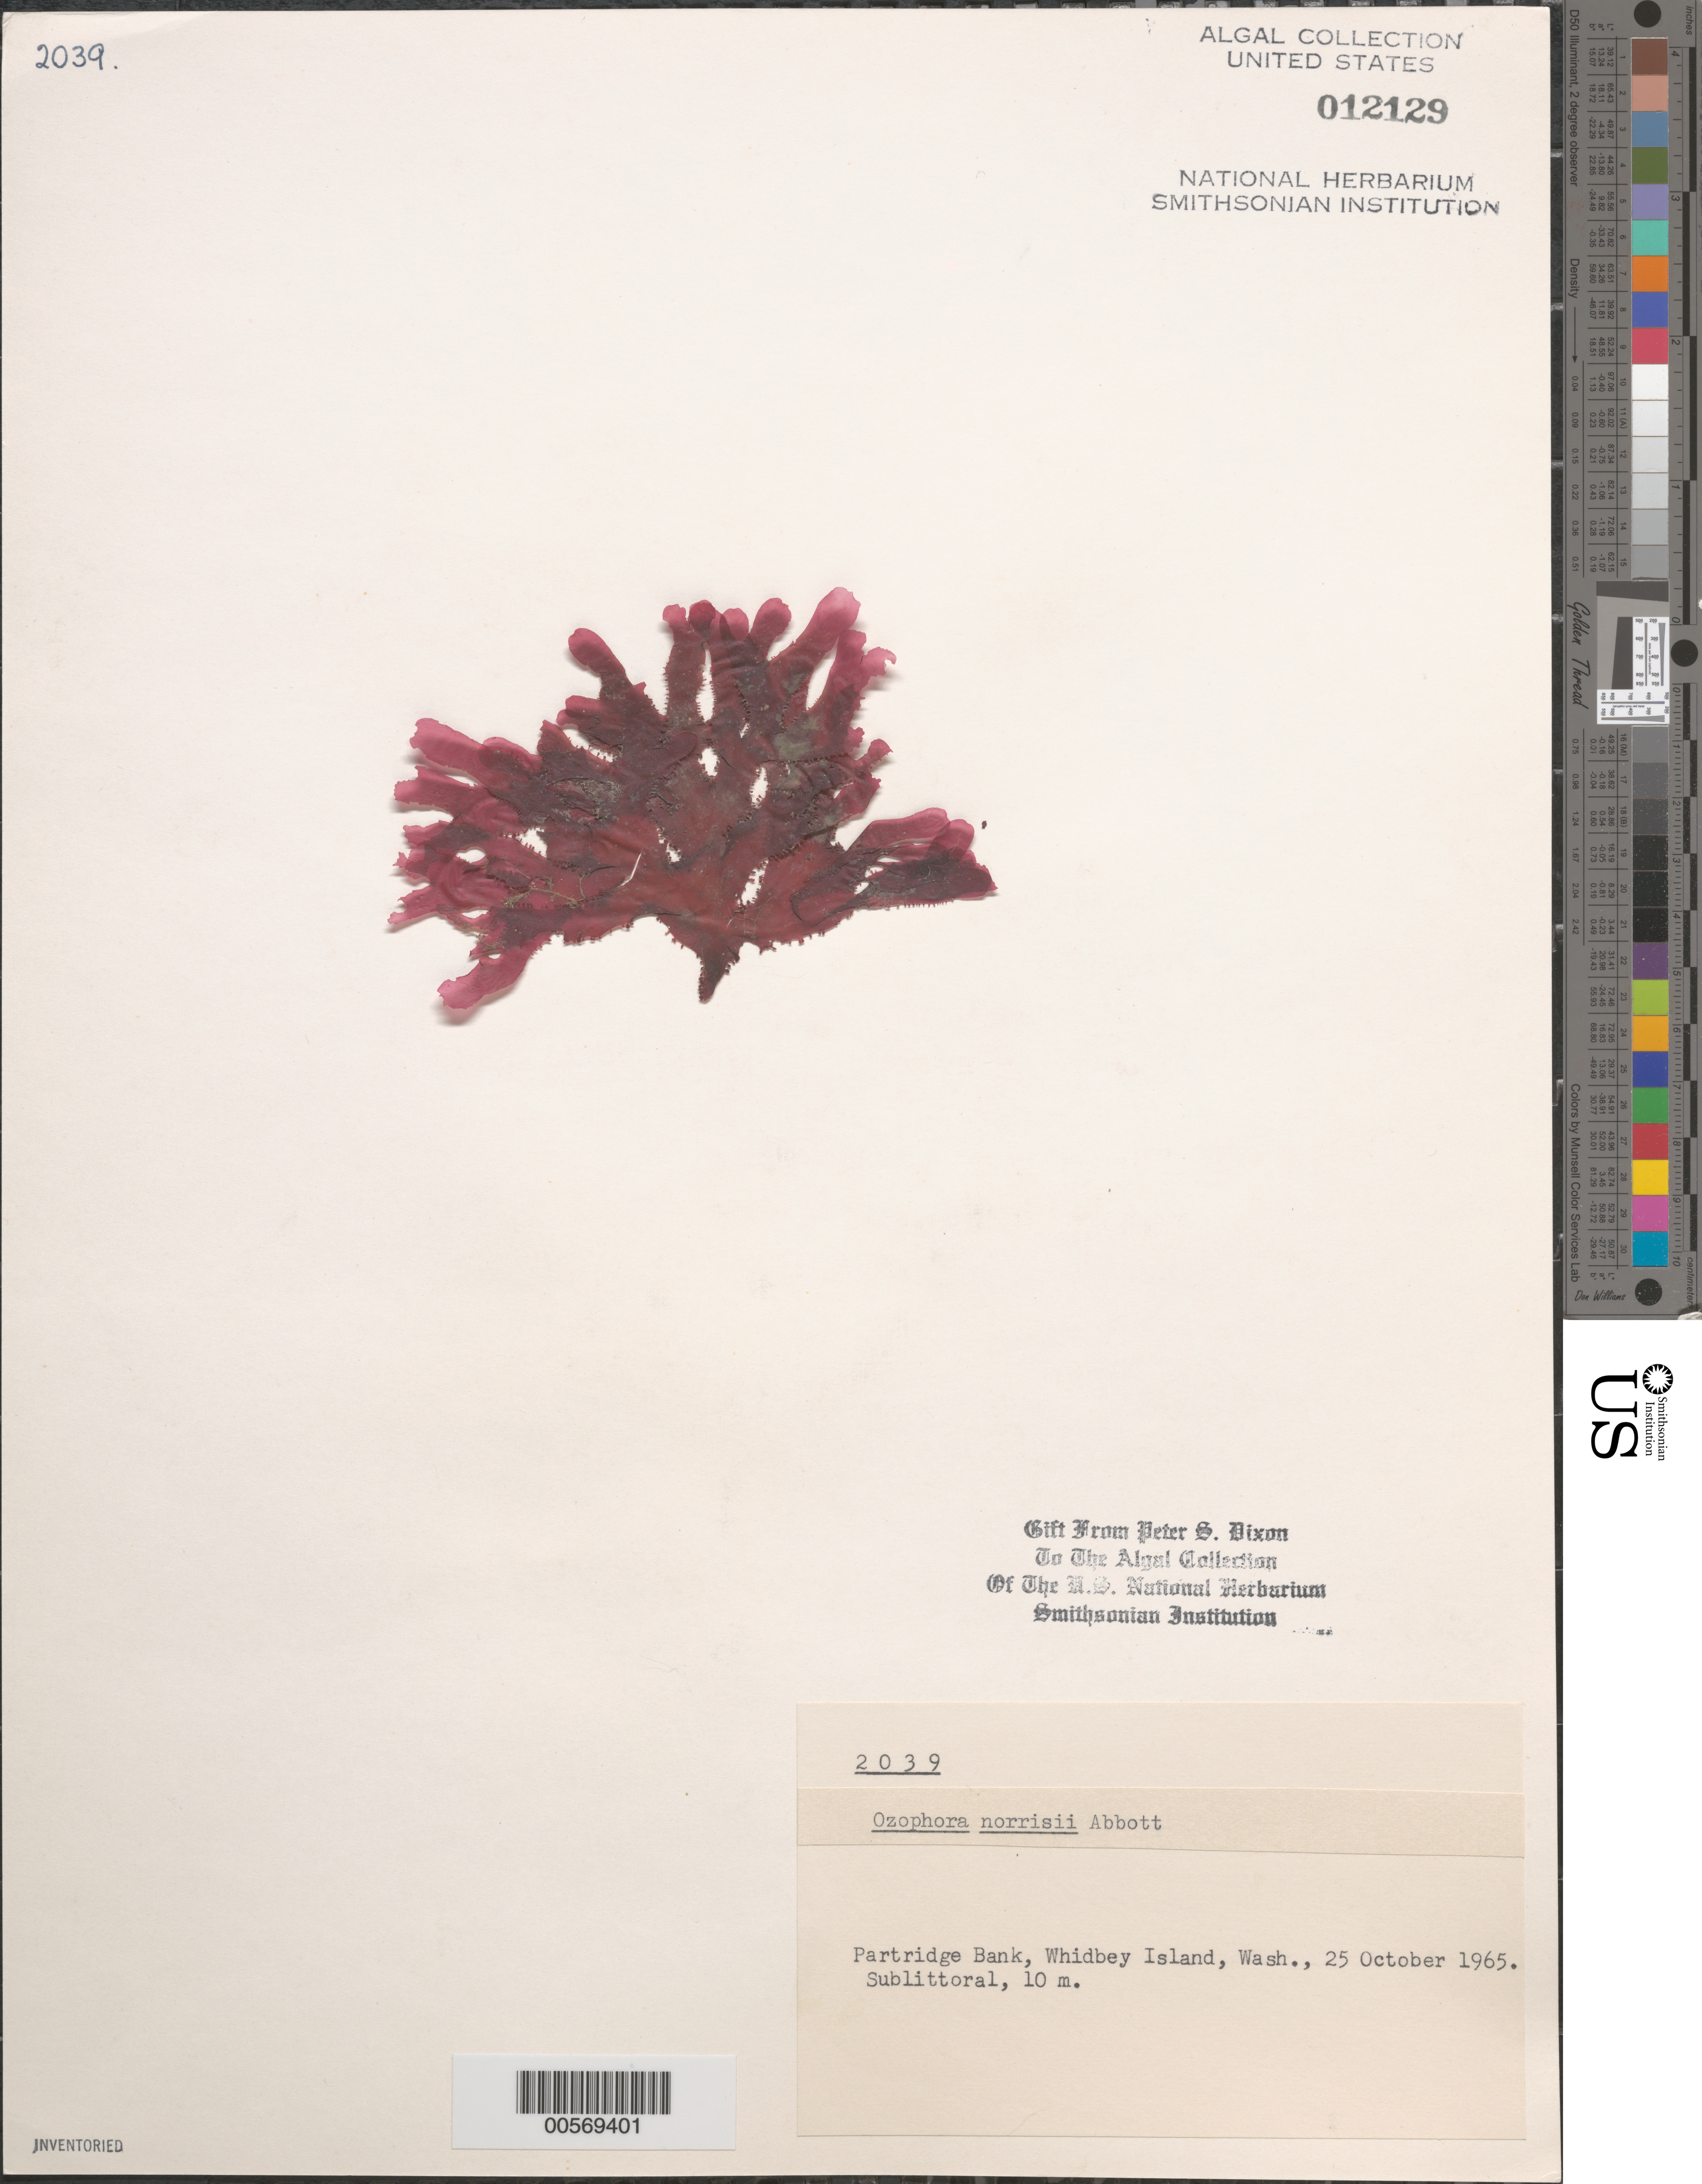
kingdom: Plantae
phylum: Rhodophyta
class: Florideophyceae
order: Gigartinales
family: Phyllophoraceae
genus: Ozophora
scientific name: Ozophora norrisii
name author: I.A. Abbott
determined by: Dixon, P. S.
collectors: P. S. Dixon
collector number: PSD 2039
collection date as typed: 25 Oct 1965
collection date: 1965-10-25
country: United States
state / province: Washington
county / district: Island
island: Whidbey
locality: Partridge Bank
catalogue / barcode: US 12129